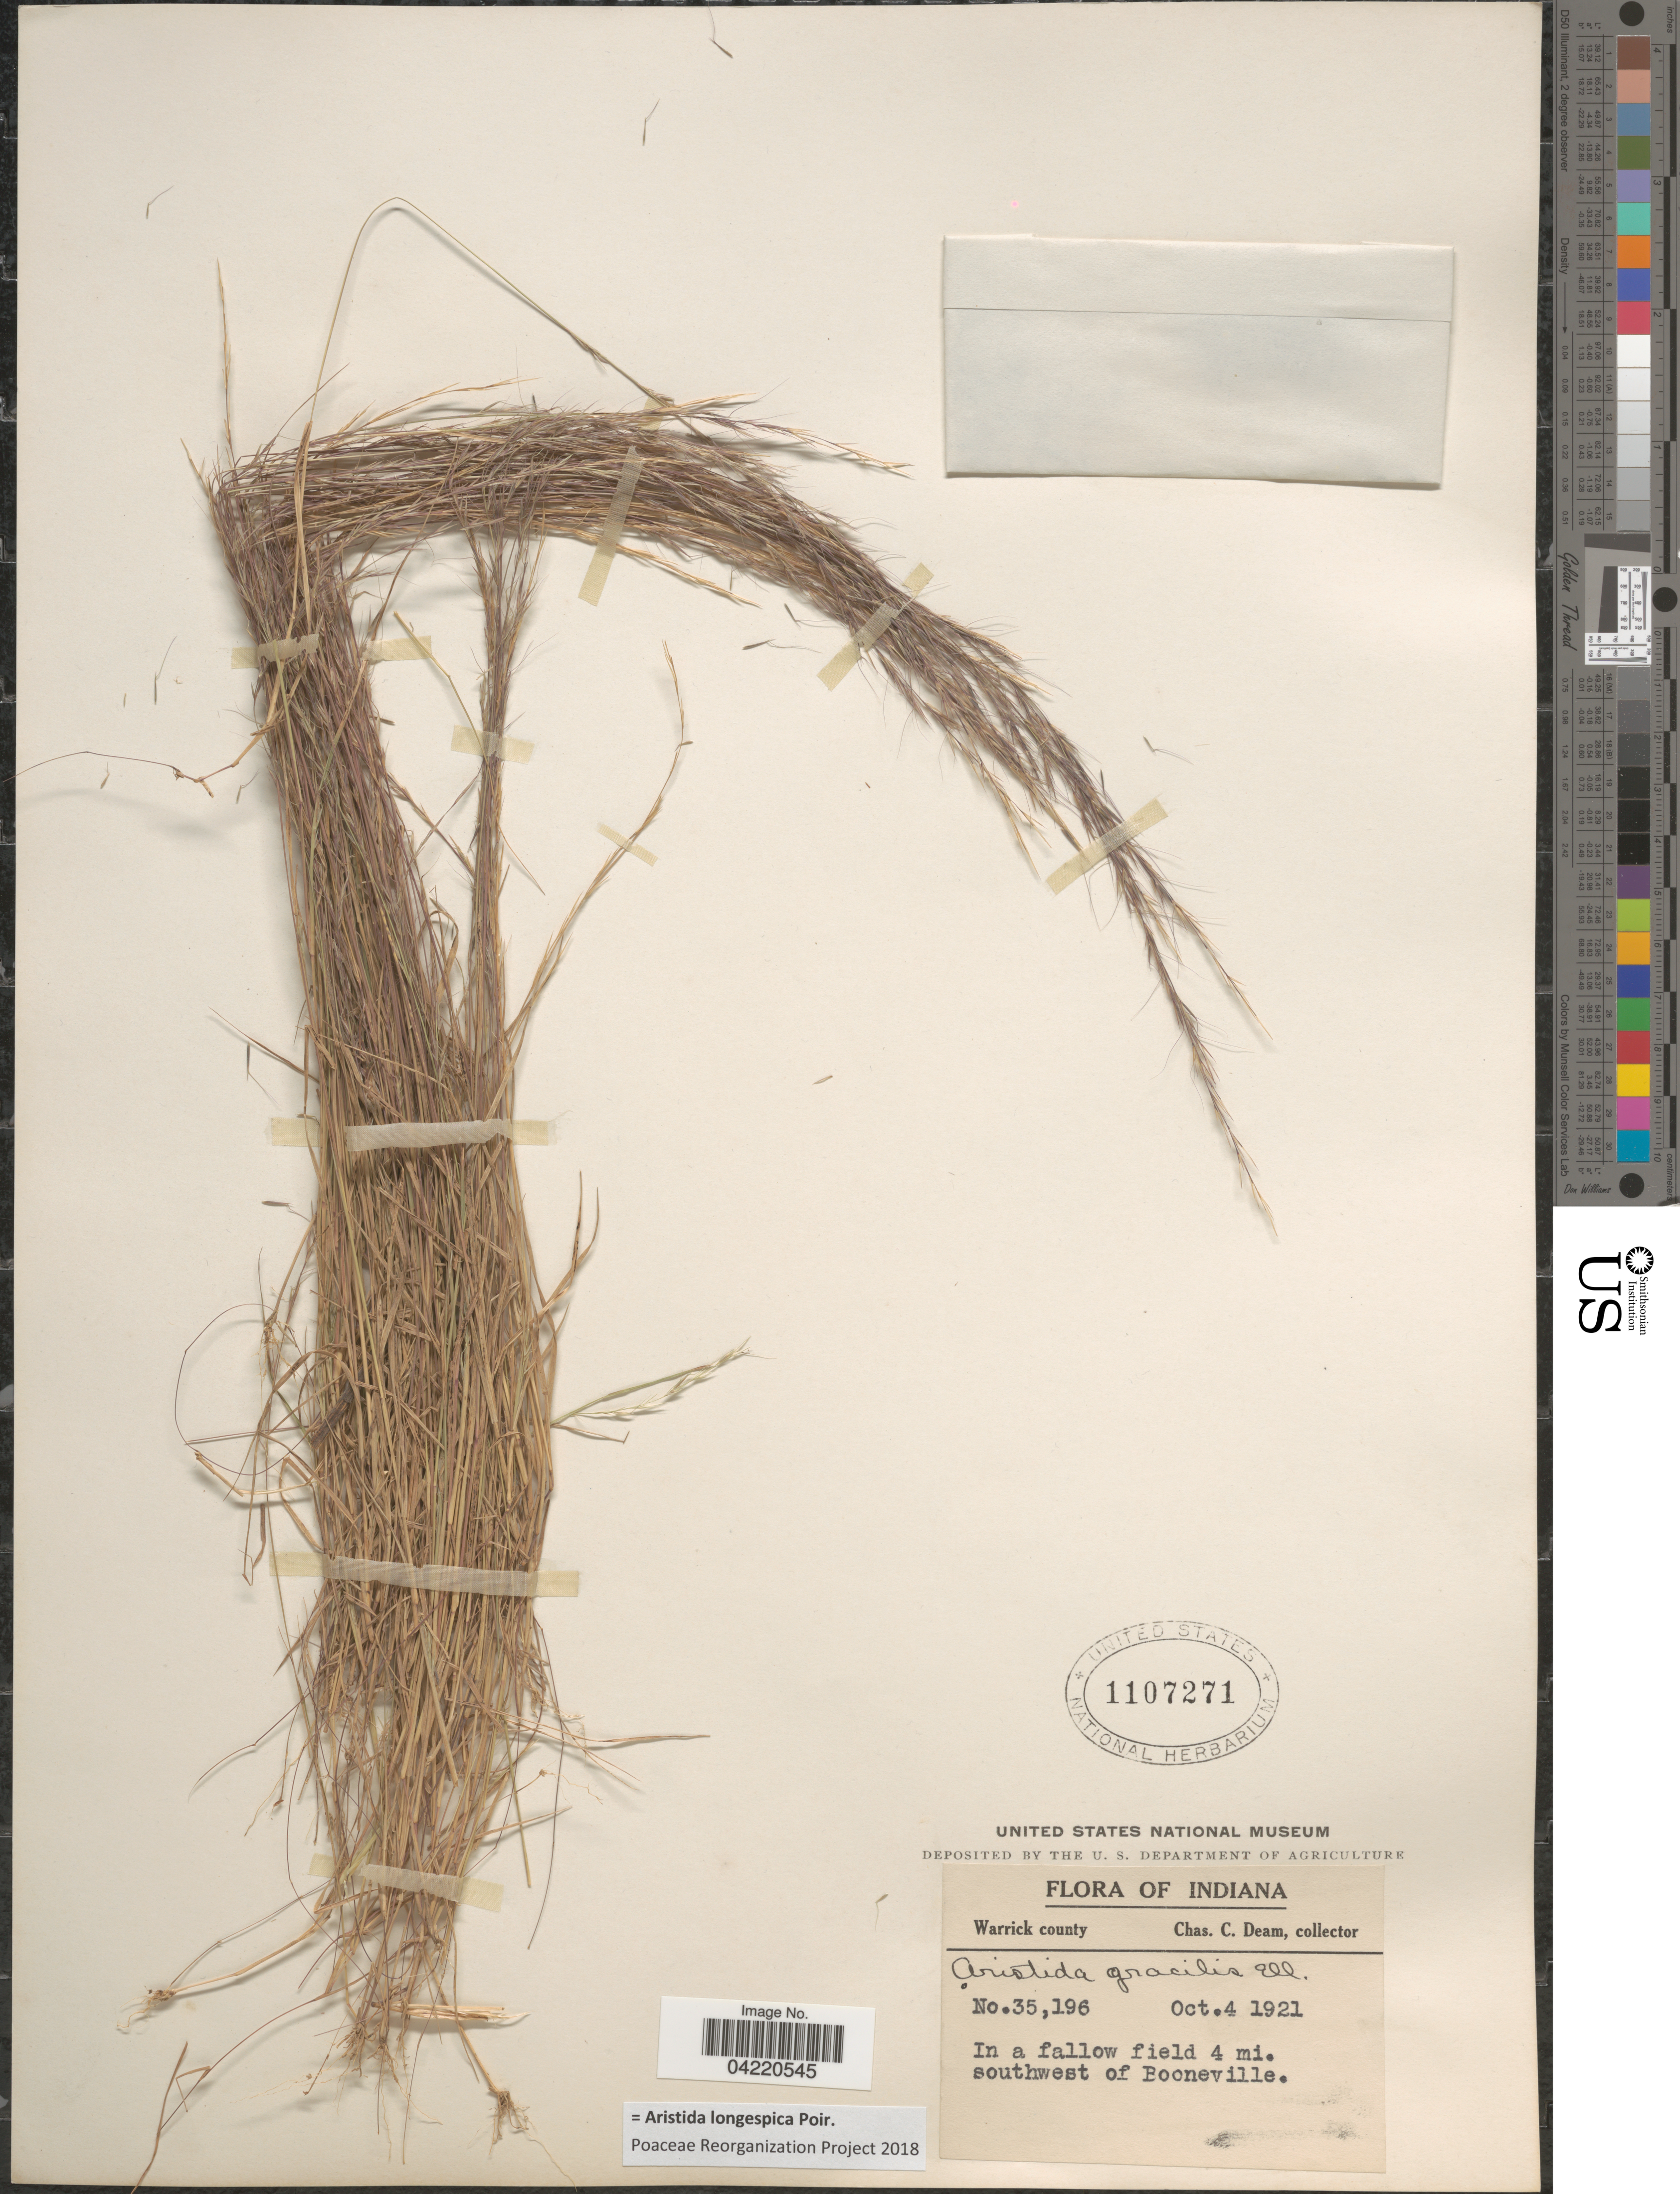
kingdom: Plantae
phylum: Tracheophyta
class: Liliopsida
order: Poales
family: Poaceae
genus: Aristida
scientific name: Aristida longespica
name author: Poir.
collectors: C. C. Deam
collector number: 35196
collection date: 1921-10-04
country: United States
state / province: Indiana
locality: Warrick county. In a fallow field 4 mi. southwest of Booneville.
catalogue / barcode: US 1107271